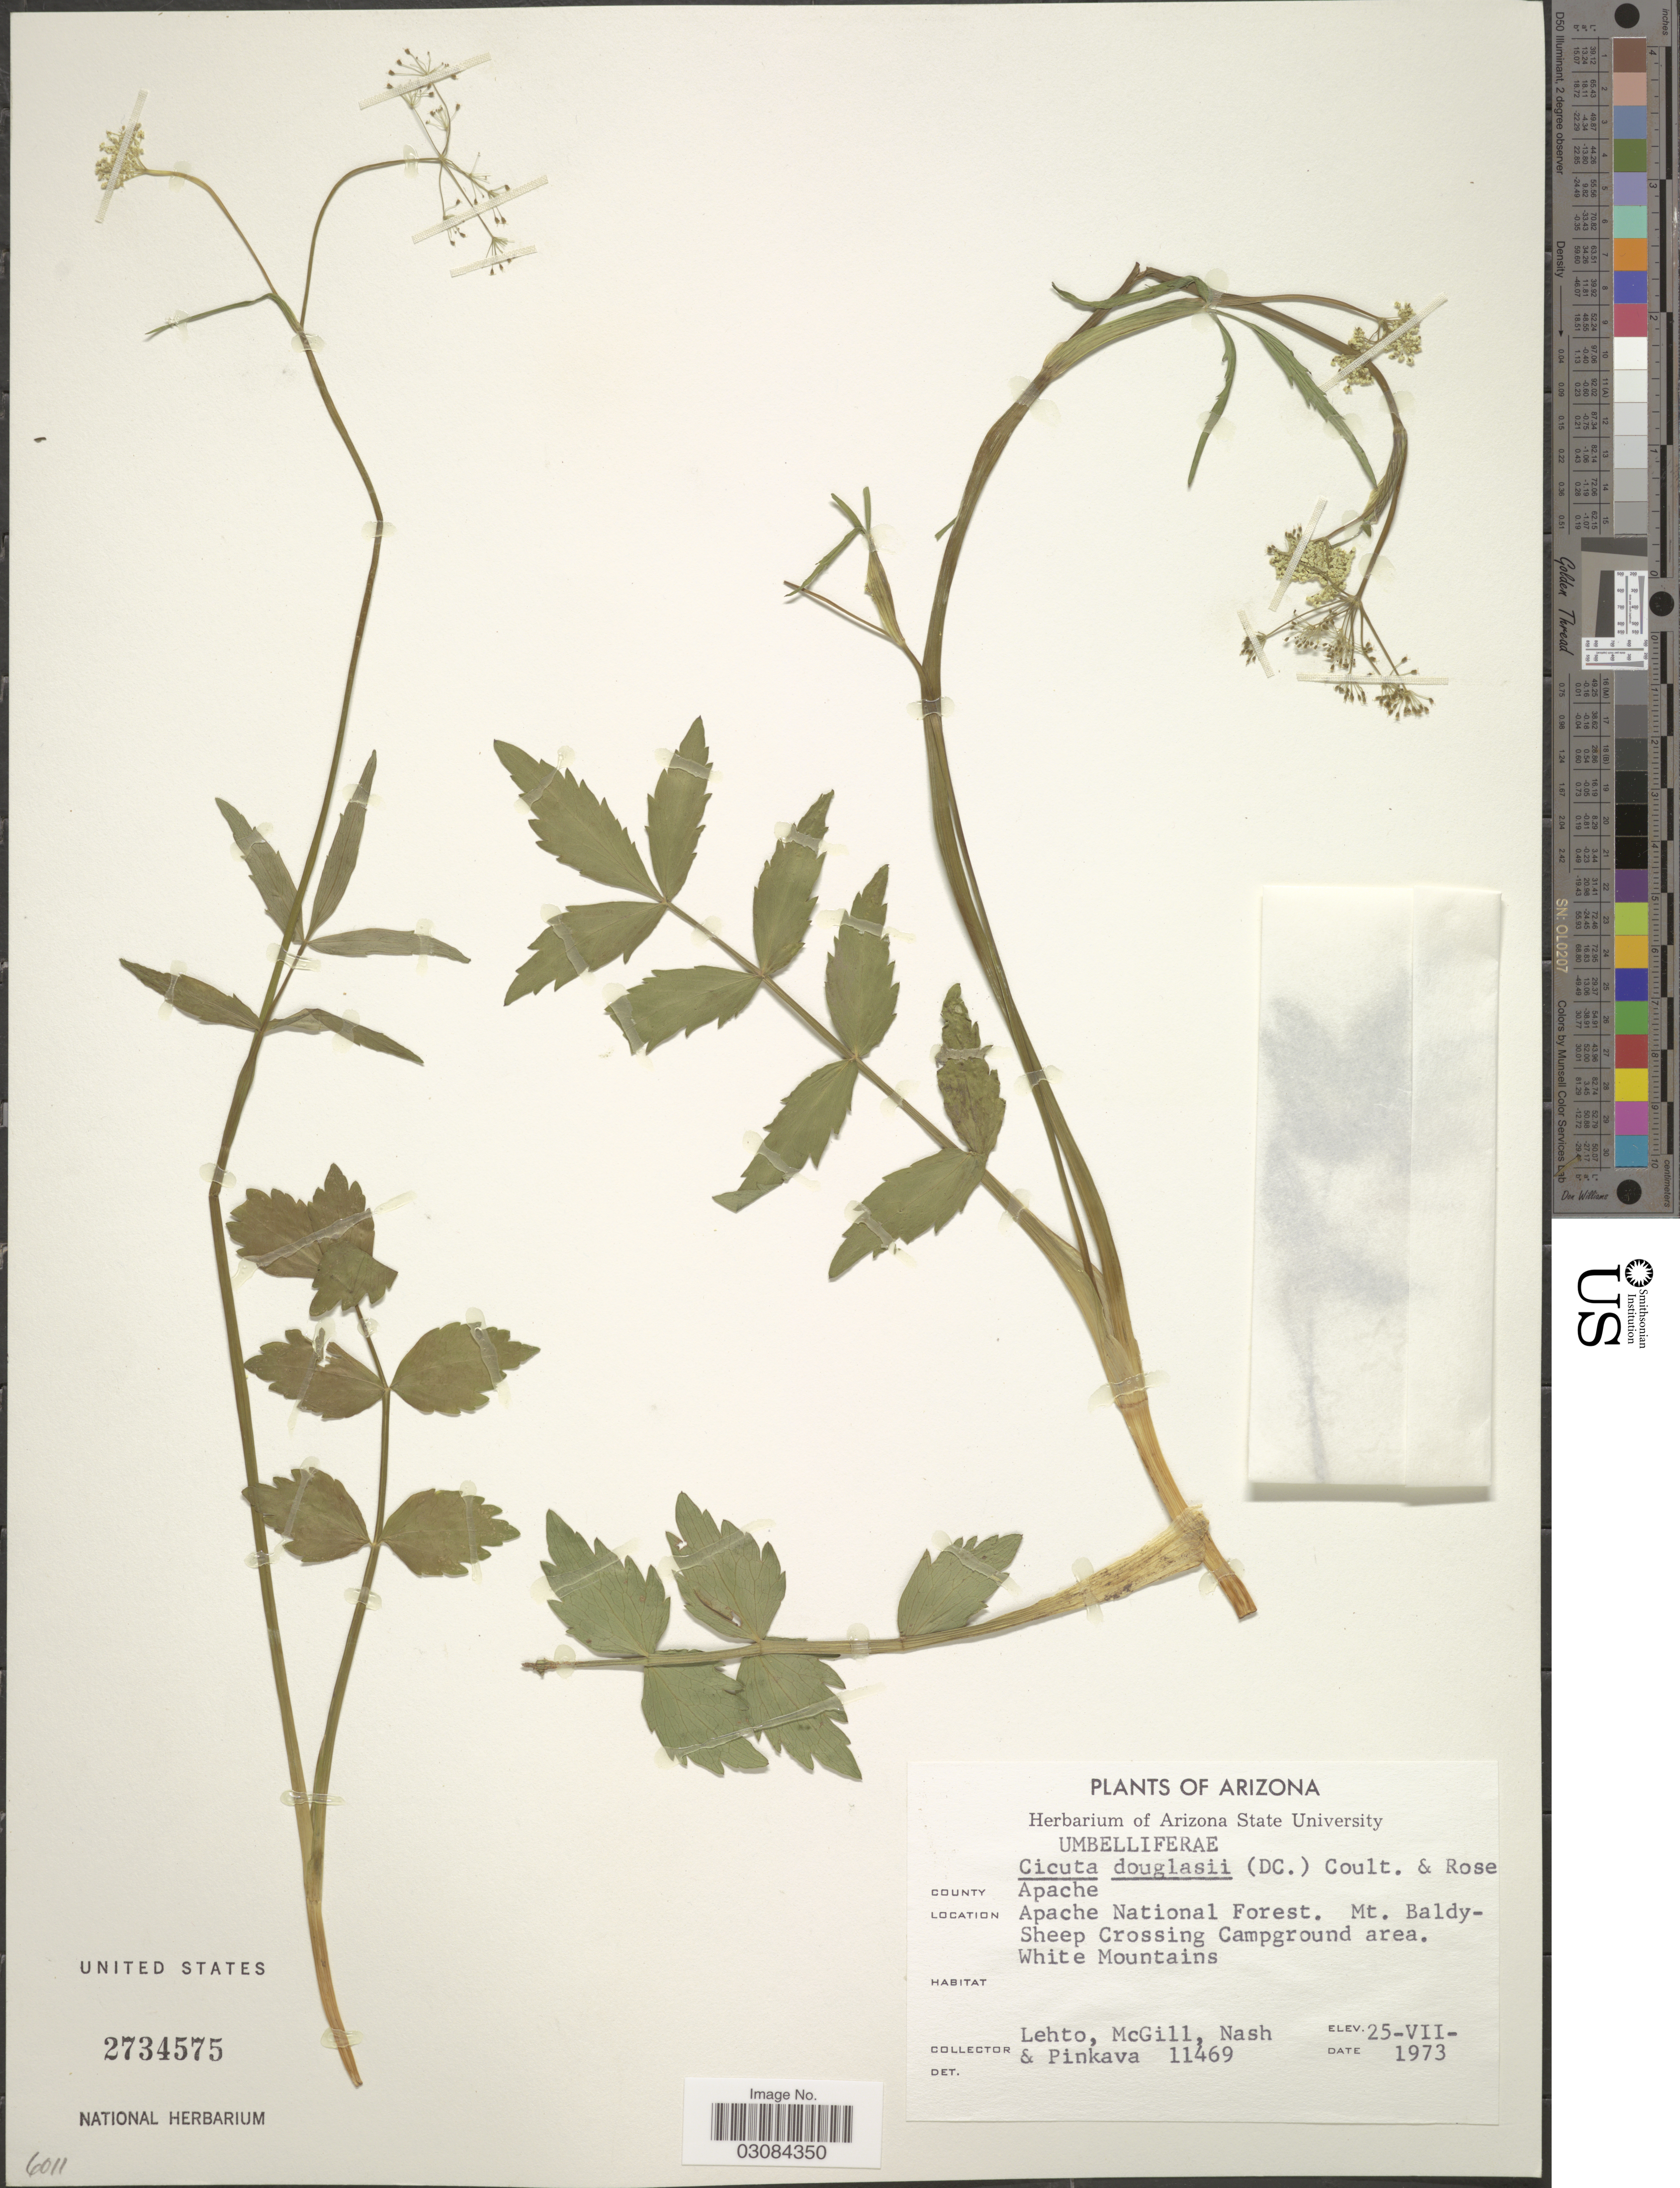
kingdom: Plantae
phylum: Tracheophyta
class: Magnoliopsida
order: Apiales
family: Apiaceae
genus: Cicuta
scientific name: Cicuta douglasii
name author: (DC.) J.M. Coult. & Rose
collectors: -. Lehto, -. McGill, -- Nash & -. Pinkava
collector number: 11469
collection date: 1973-07-25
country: United States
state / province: Arizona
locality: County Apache. Apache National Forest. Mt. Baldy-Sheep Crossing Campground area. White Mountains.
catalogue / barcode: US 2734575